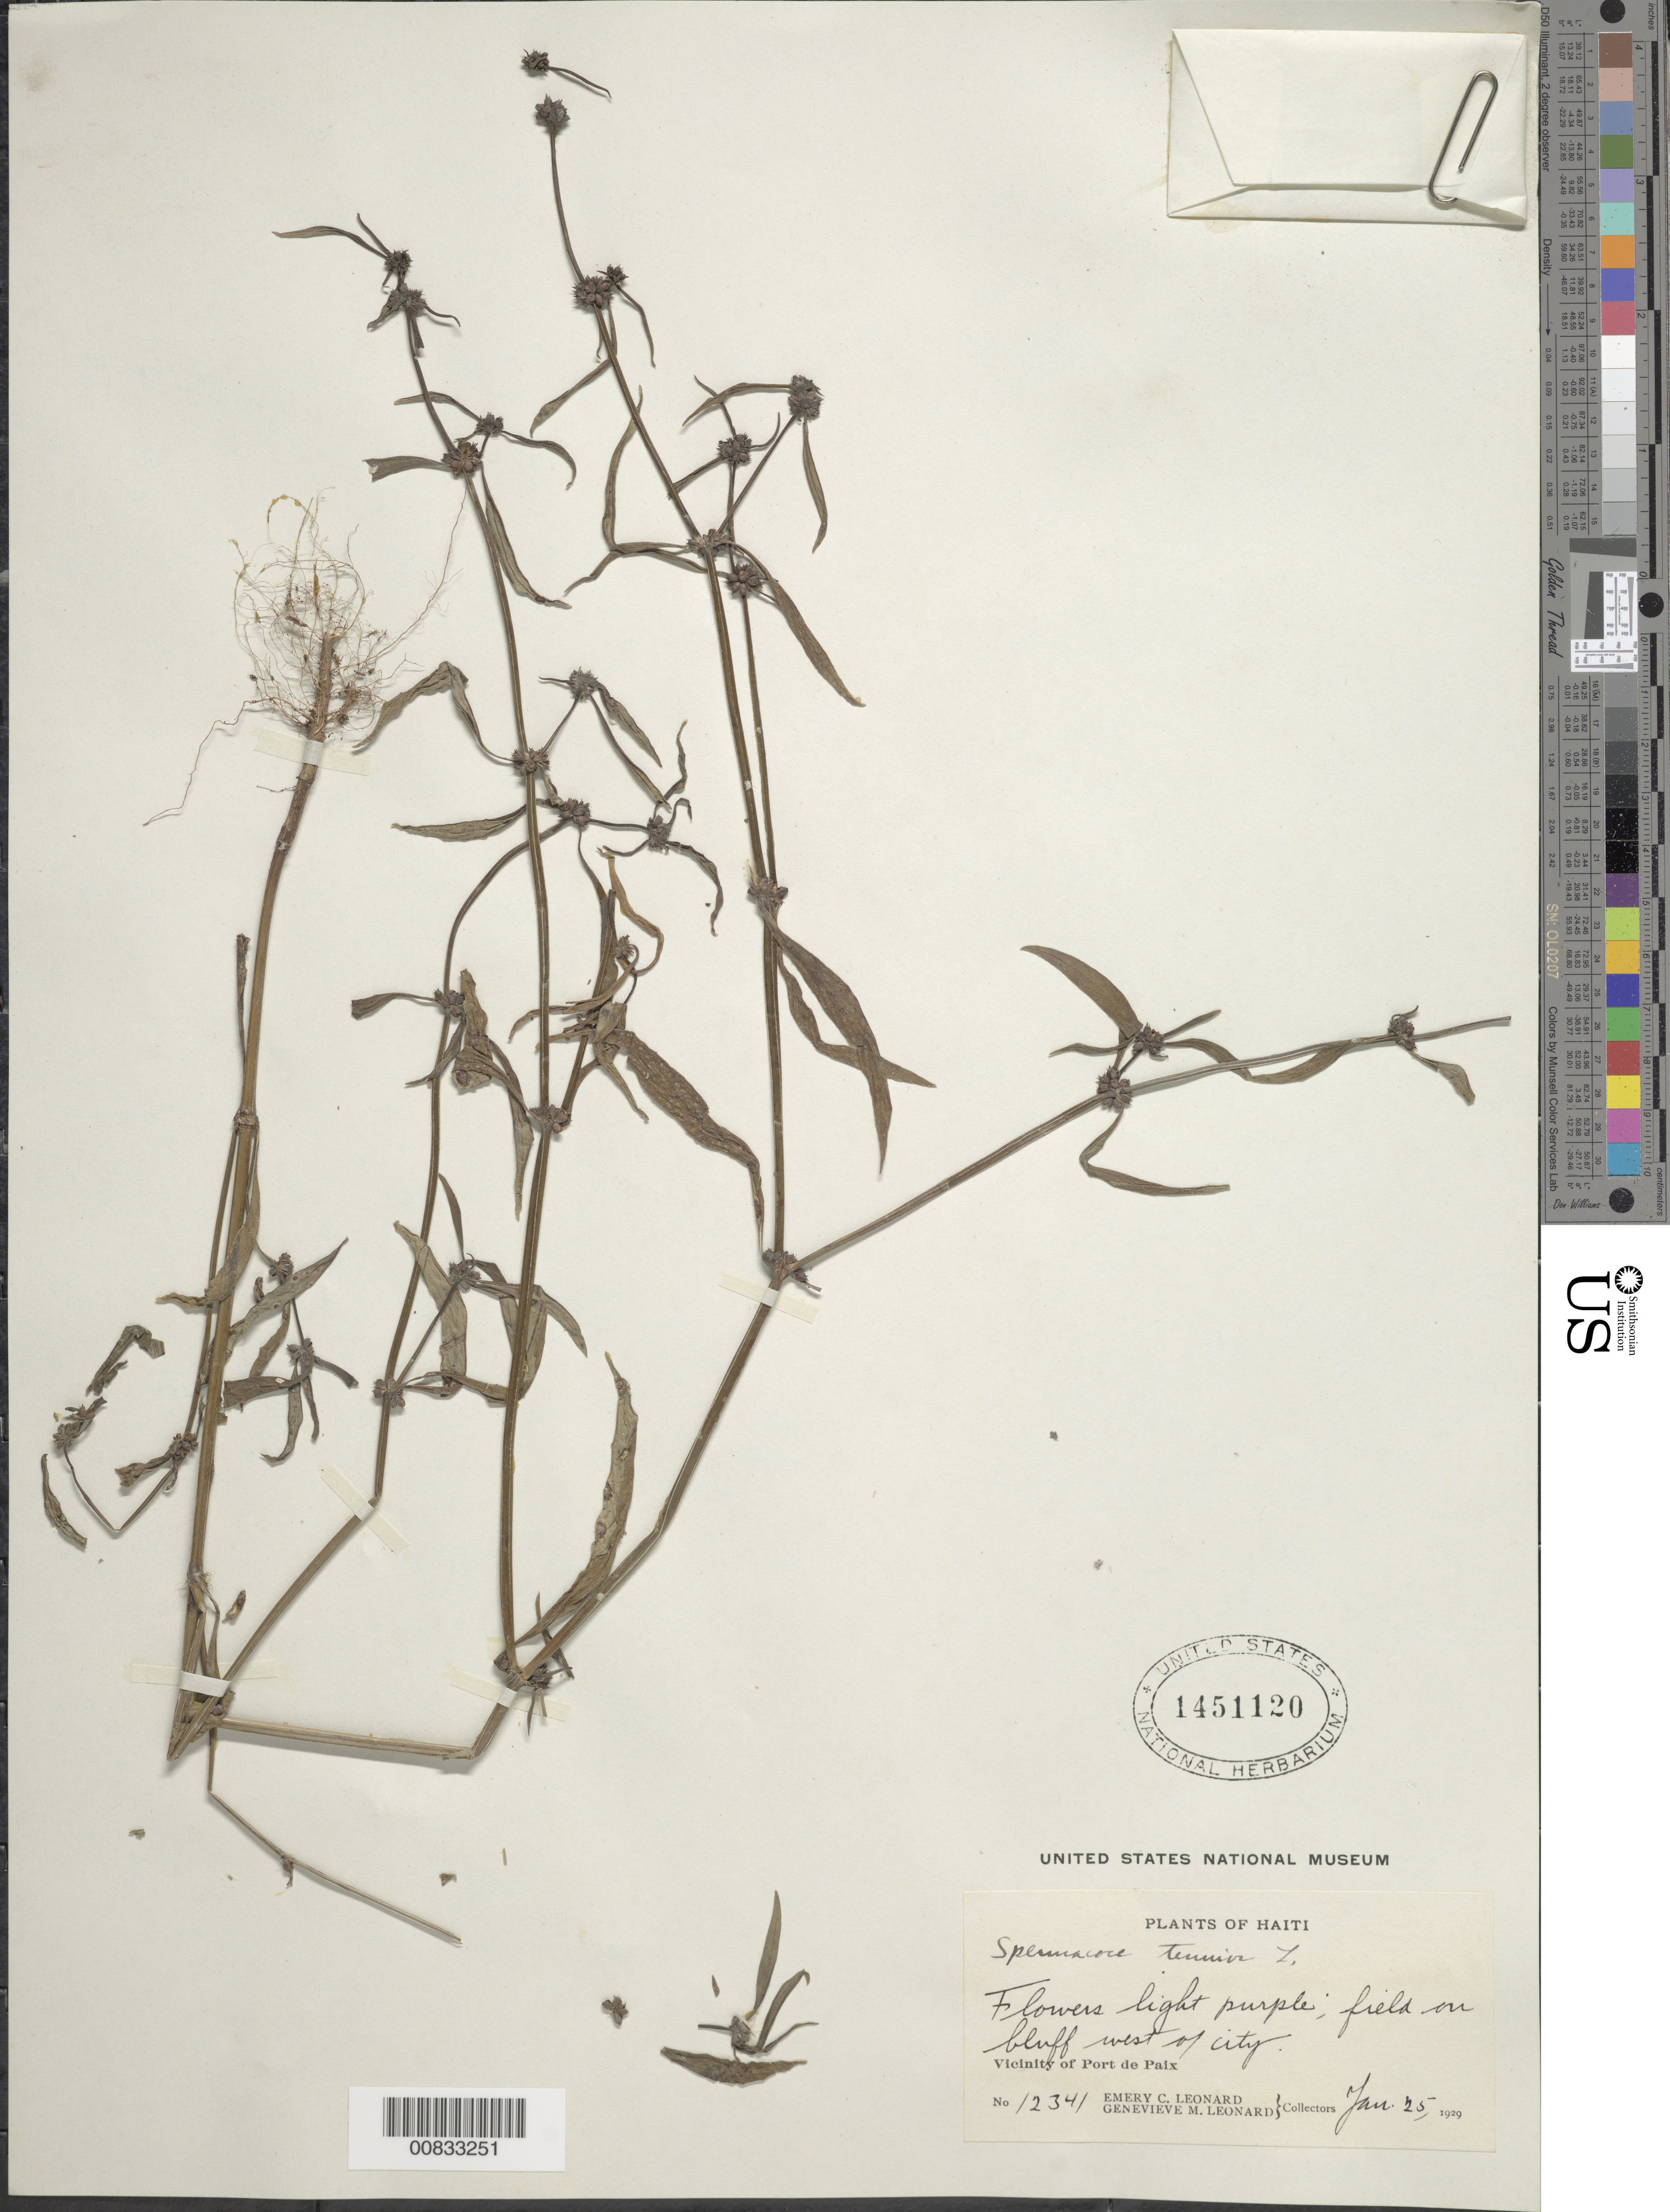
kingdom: Plantae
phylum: Tracheophyta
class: Magnoliopsida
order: Gentianales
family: Rubiaceae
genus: Spermacoce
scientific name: Spermacoce tenuior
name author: L.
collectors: E. C. Leonard & G. M. Leonard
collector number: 12341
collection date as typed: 25 Jan 1929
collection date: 1929-01-25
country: Haiti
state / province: Nord-Ouest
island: Hispaniola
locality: Vicinity of Port de Paix, W of city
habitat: Field on bluff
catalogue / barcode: US 1451120